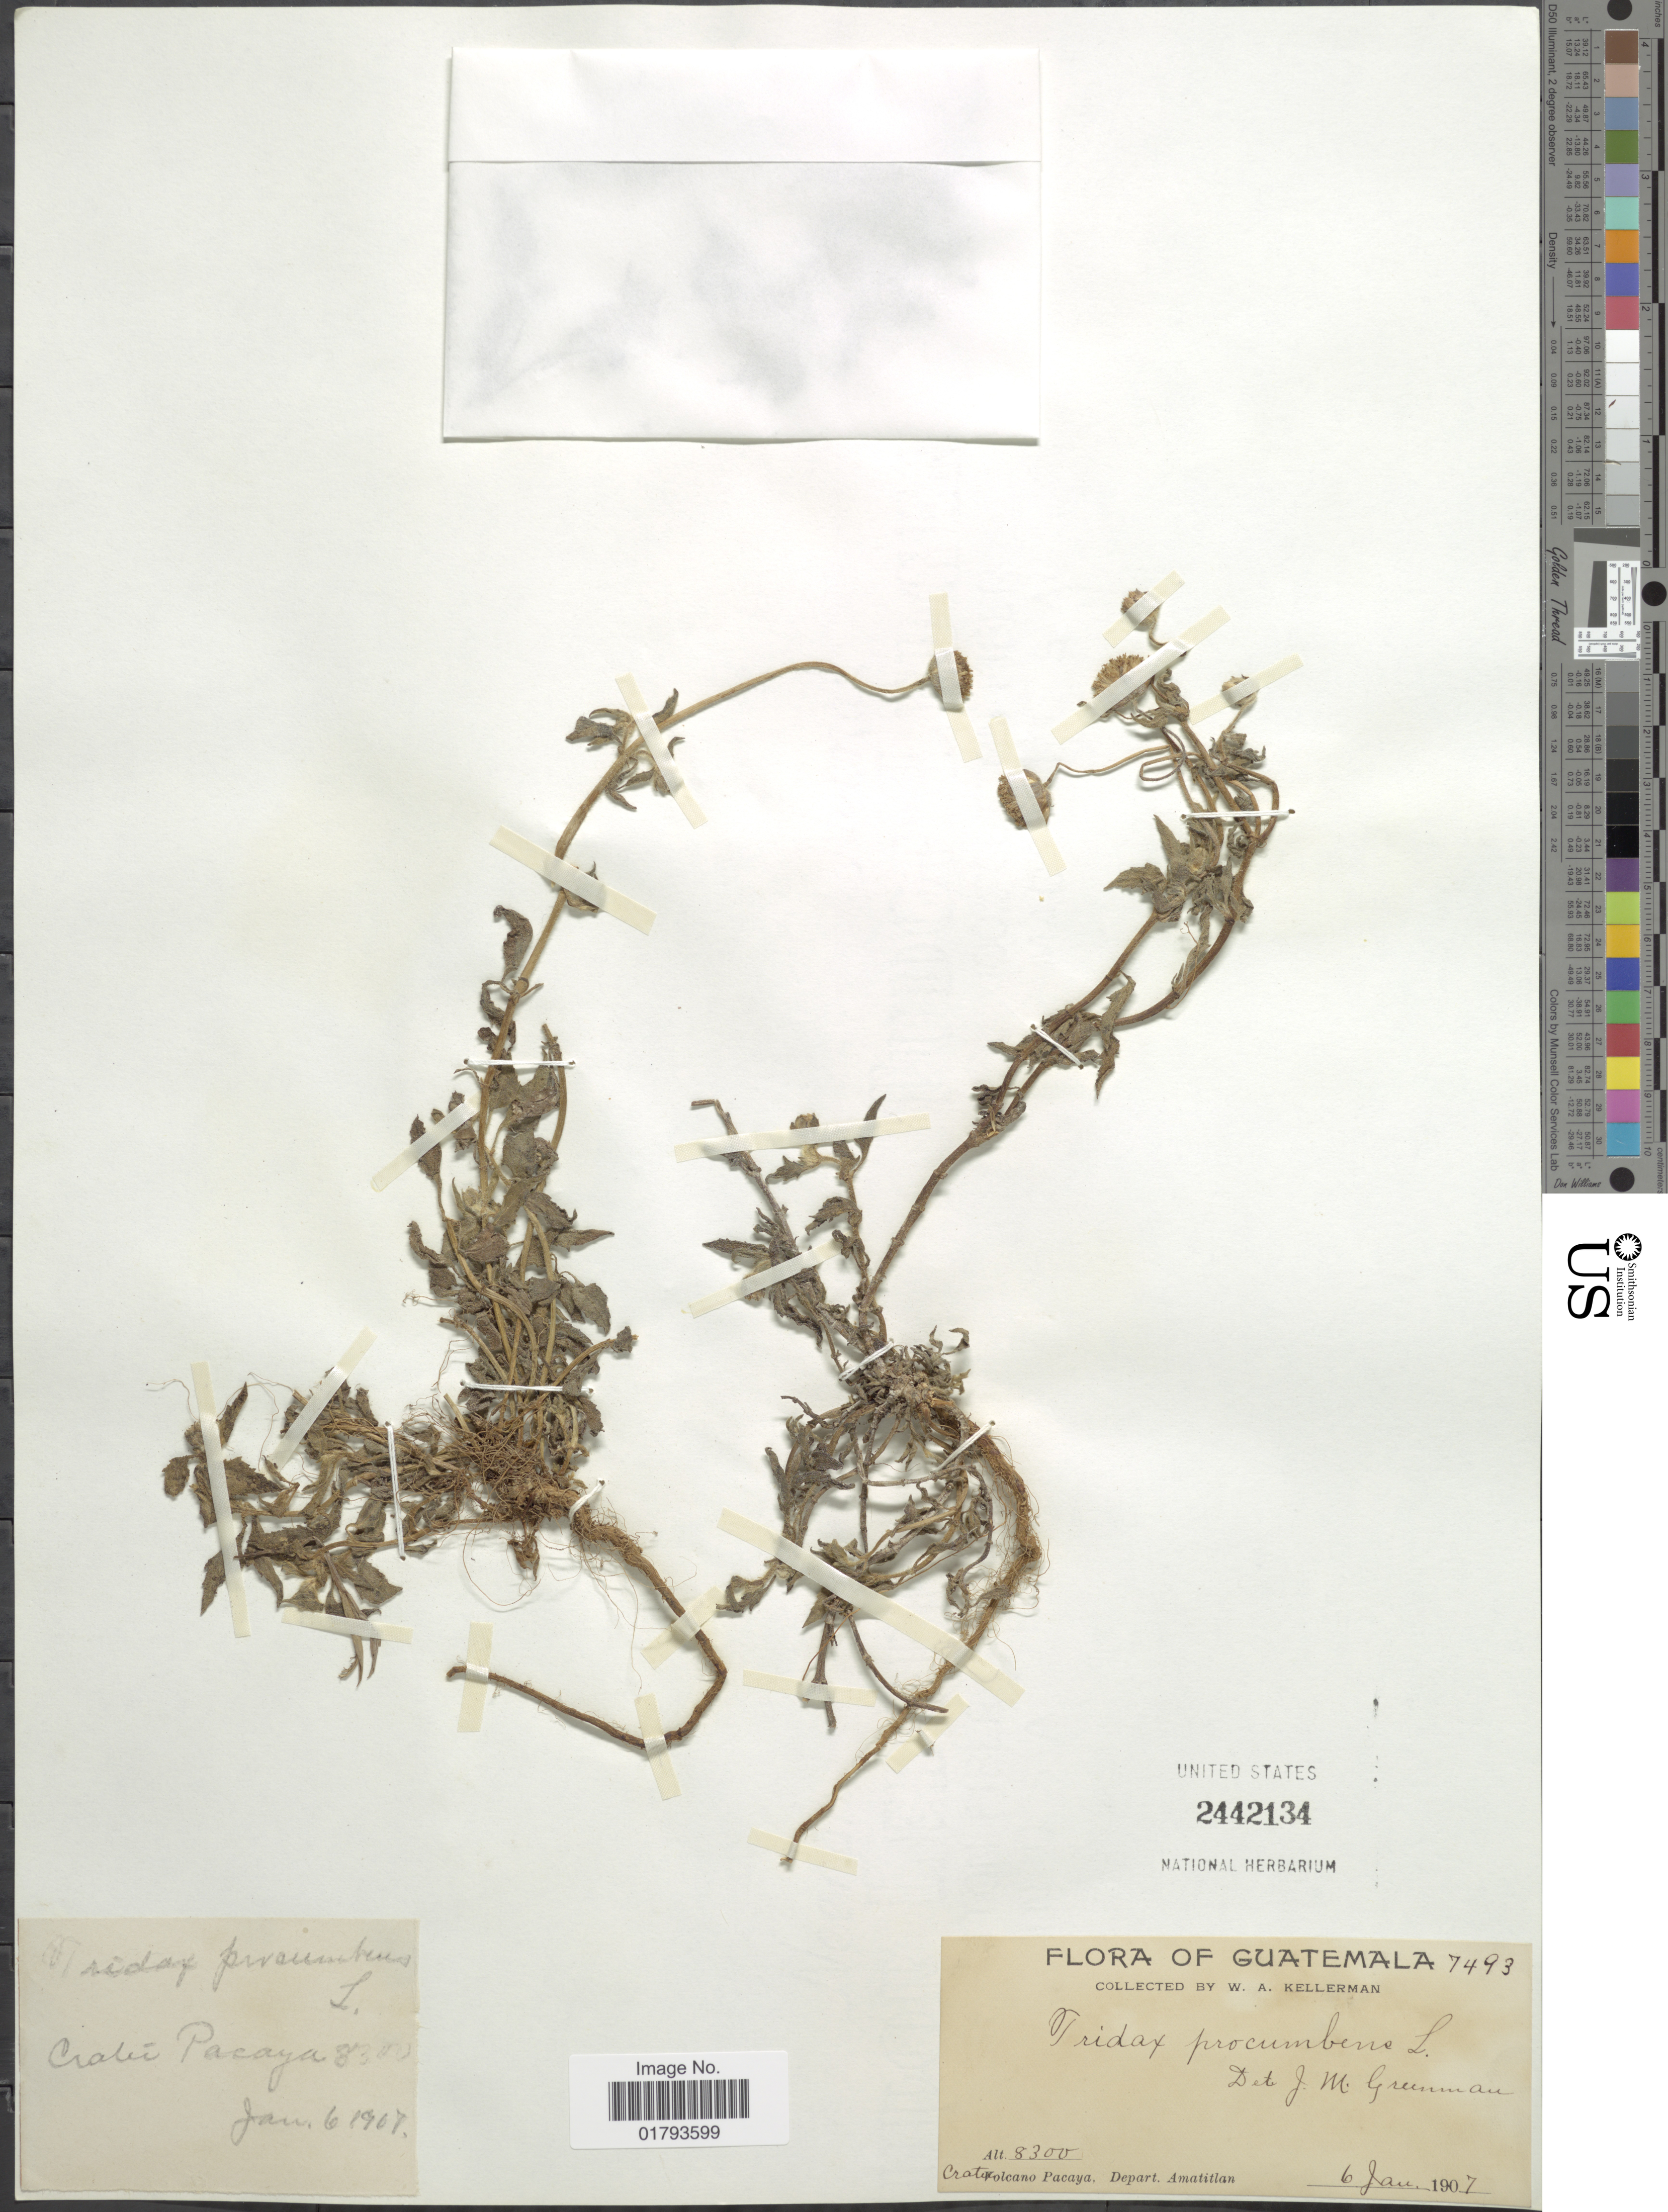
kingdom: Plantae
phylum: Tracheophyta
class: Magnoliopsida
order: Asterales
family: Asteraceae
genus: Tridax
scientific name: Tridax procumbens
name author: L.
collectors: W. Kellerman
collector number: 7493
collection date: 1907-01-06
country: Guatemala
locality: Crato Volcano Pacaya, Depart Amatitlan.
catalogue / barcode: US 2442134